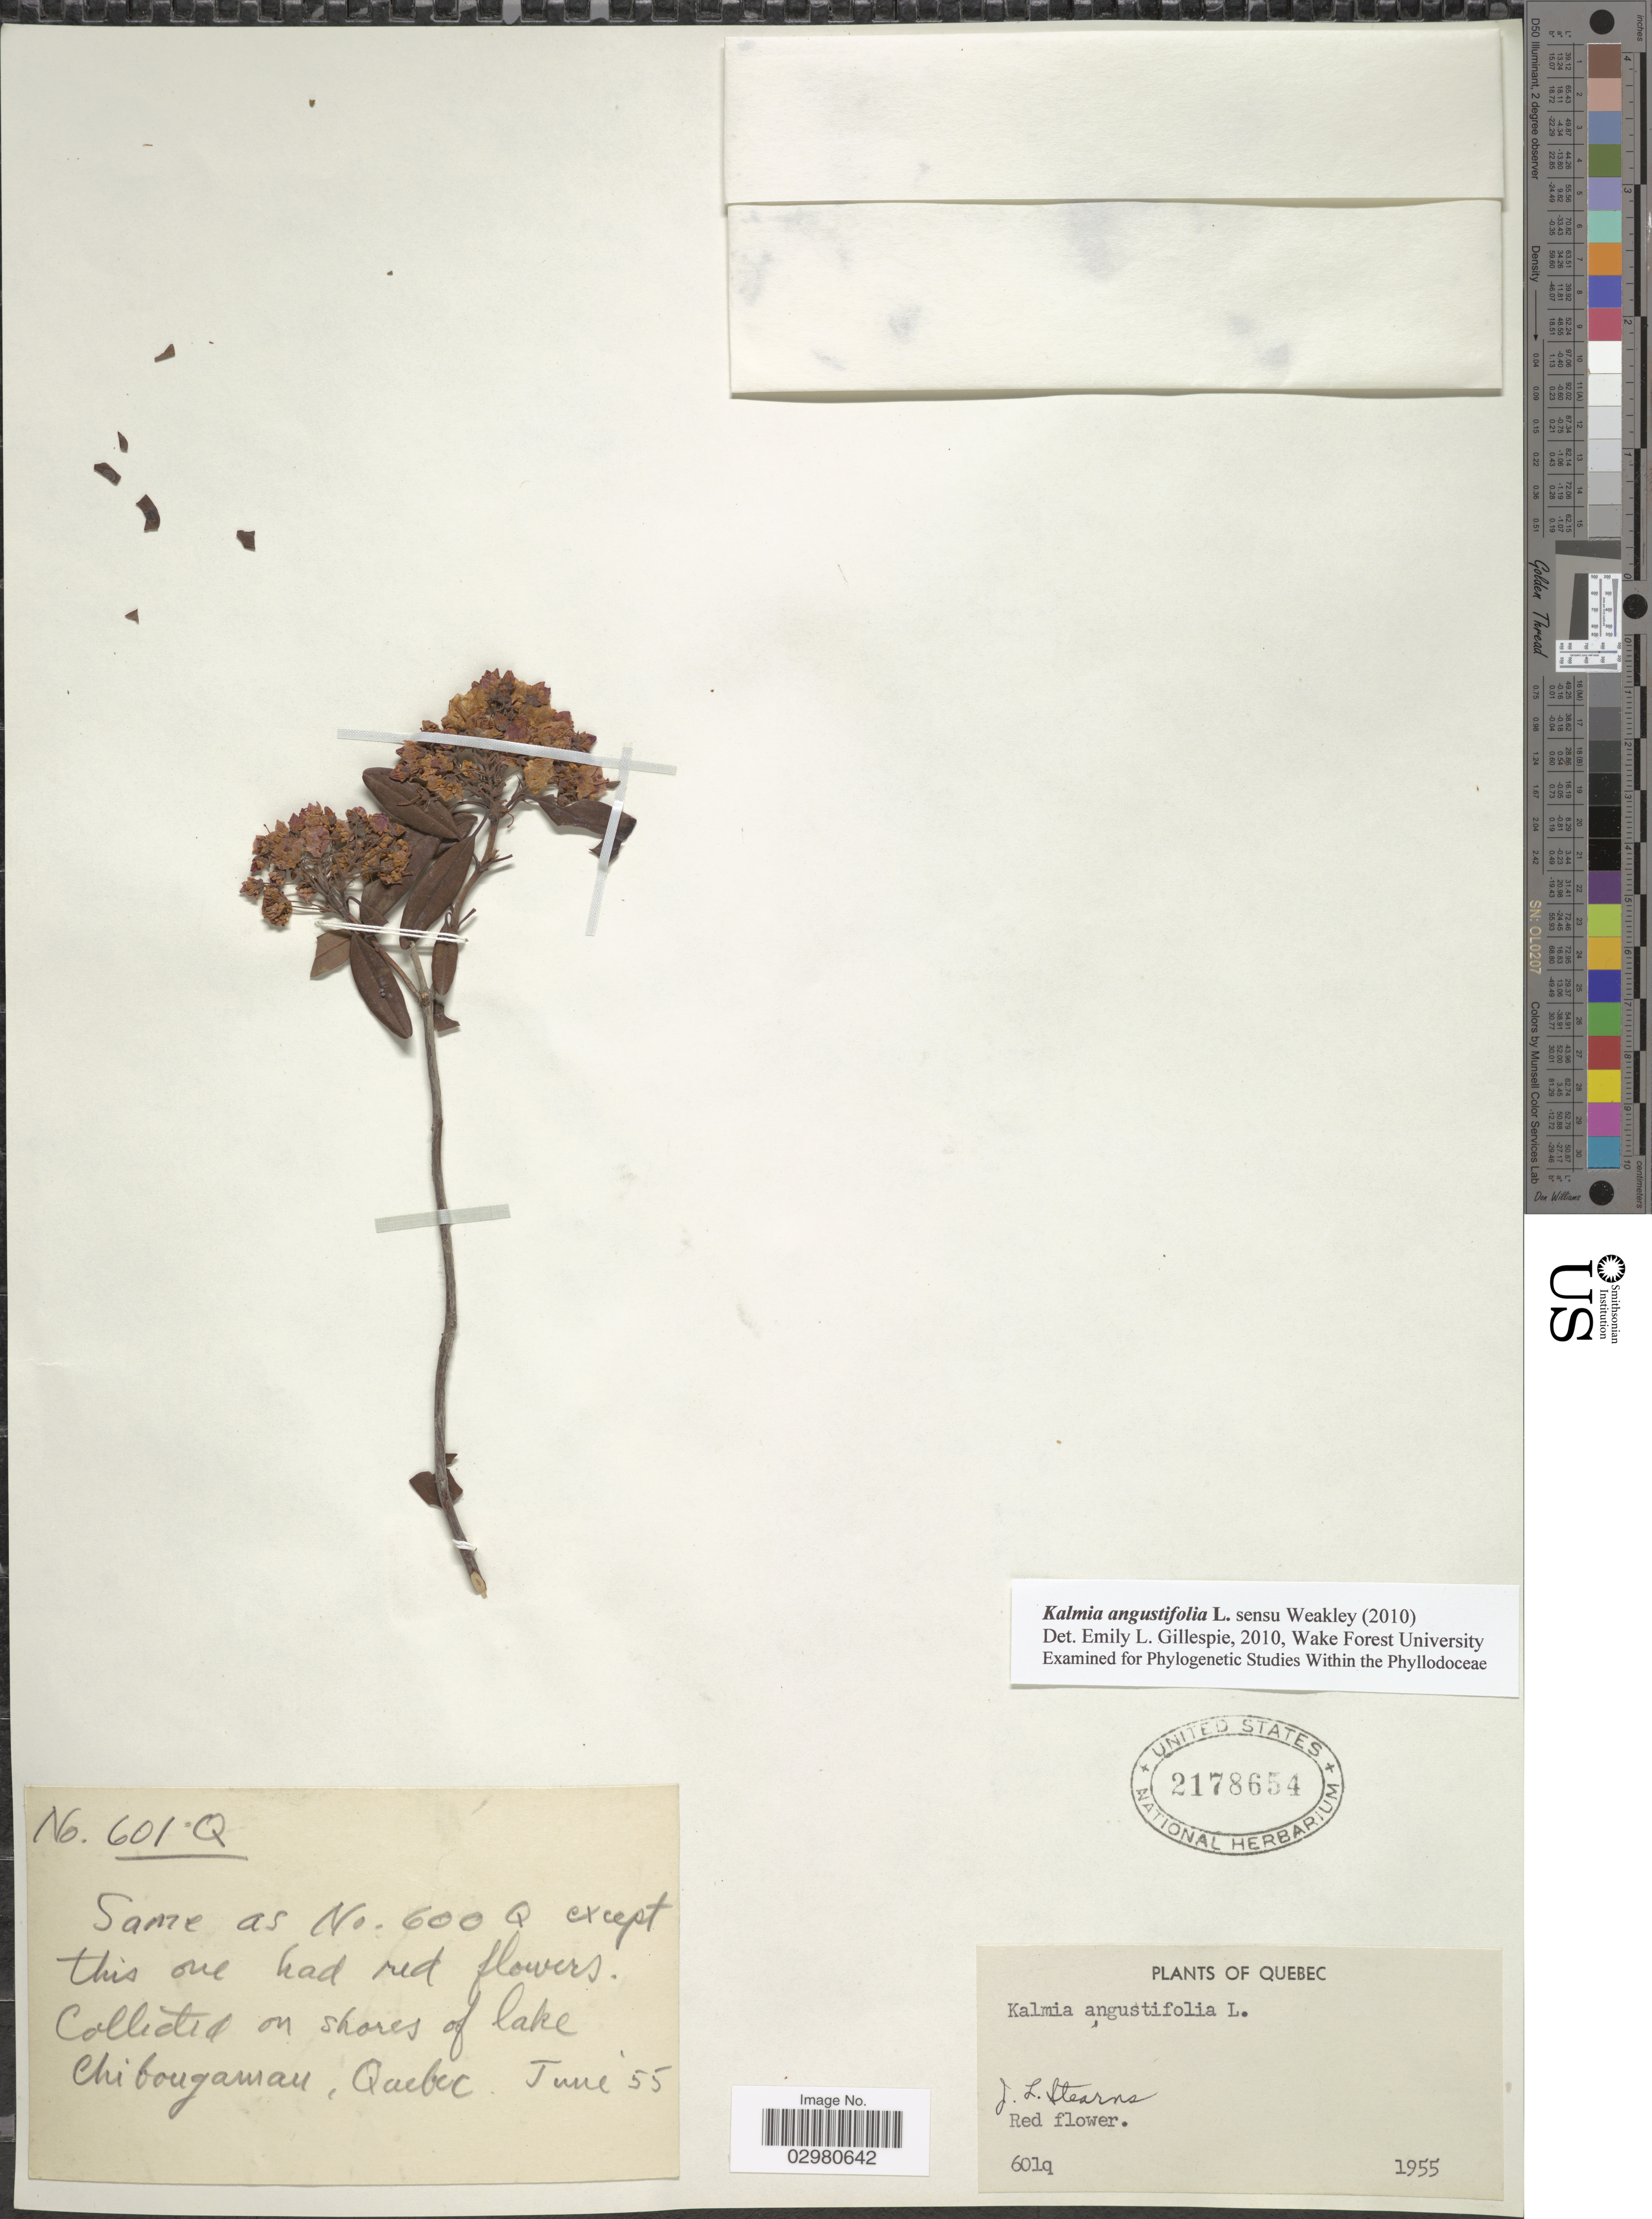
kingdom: Plantae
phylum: Tracheophyta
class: Magnoliopsida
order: Ericales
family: Ericaceae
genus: Kalmia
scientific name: Kalmia angustifolia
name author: L.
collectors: J. Stearns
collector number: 601q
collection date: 1955-06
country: Canada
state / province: Quebec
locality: Chibougaman.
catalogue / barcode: US 2178654